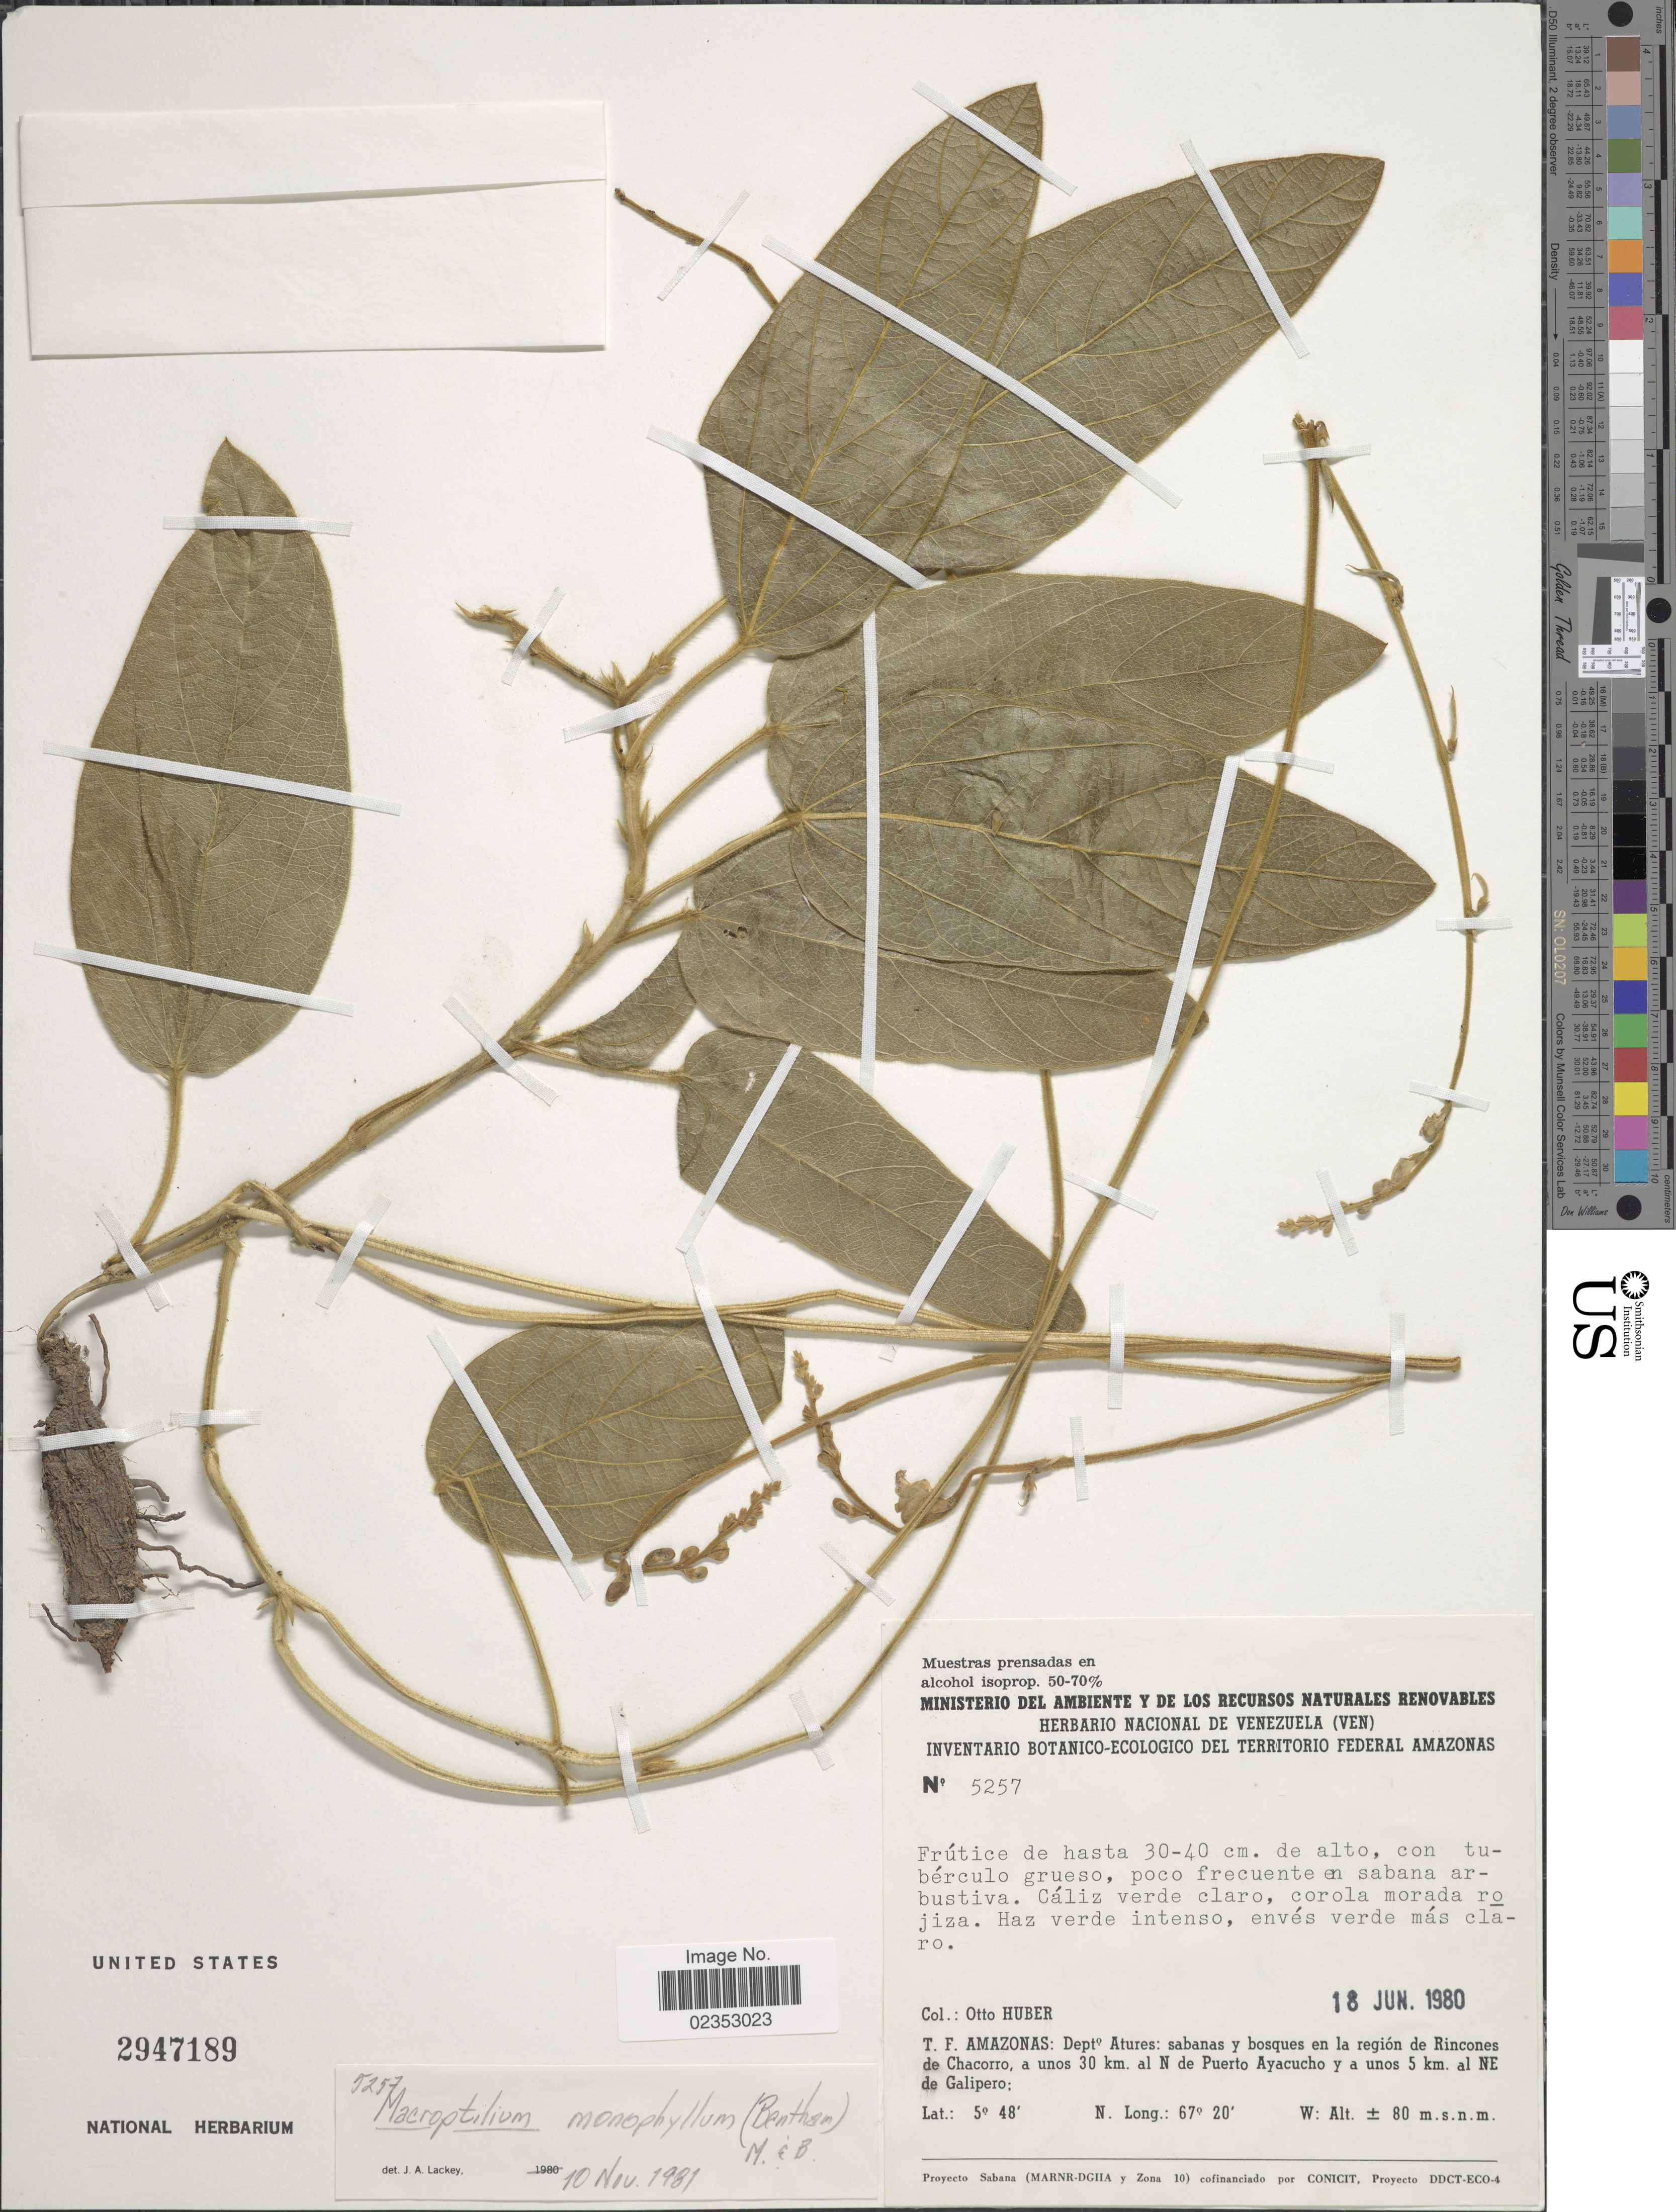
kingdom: Plantae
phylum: Tracheophyta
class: Magnoliopsida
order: Fabales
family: Fabaceae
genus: Macroptilium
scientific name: Macroptilium monophyllum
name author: (Benth.) Maréchal & Baudet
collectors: O. Huber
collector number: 5257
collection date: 1980-06-18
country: Venezuela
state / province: Amazonas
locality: T.F. Amazonas: Dept° Atures, sabanas y bosques en la región de Rincones de Chacorro, a unos 30 km al N de Puerto Ayaucho y a unos 5 km al NE de Galipero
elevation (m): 80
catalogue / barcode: US 2947189